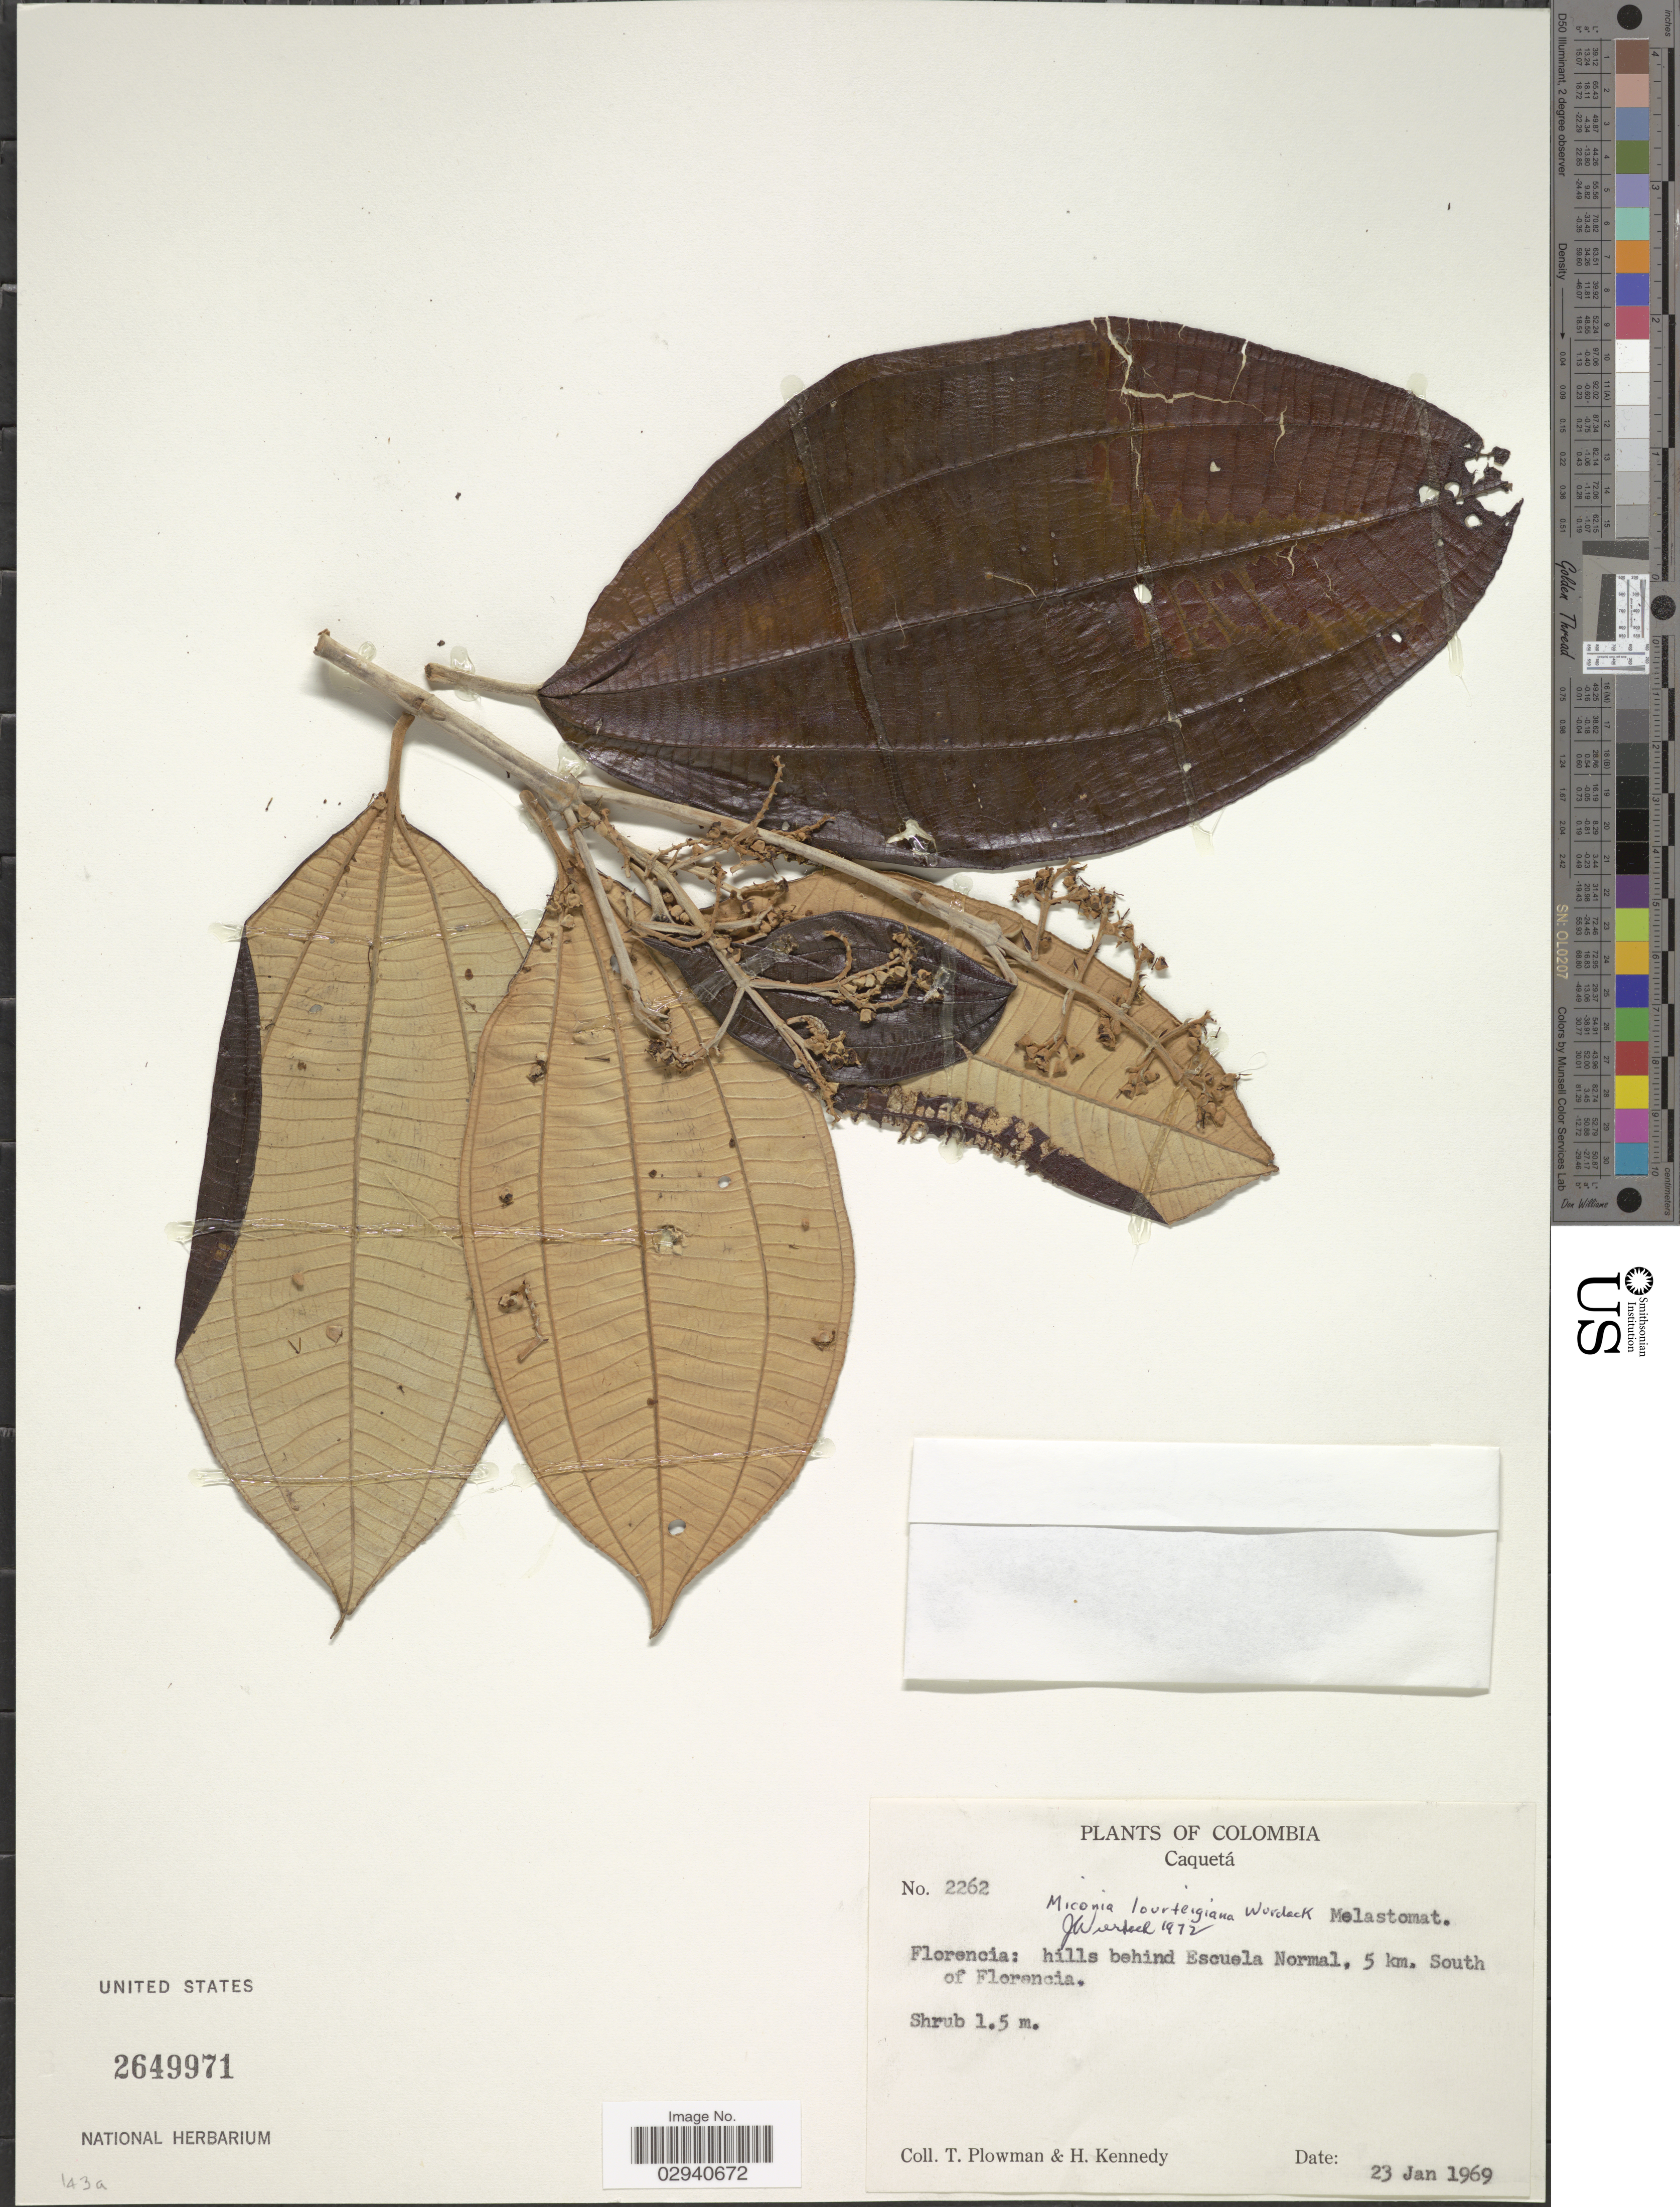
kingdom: Plantae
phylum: Tracheophyta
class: Magnoliopsida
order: Myrtales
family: Melastomataceae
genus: Miconia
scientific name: Miconia lourteigiana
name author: Wurdack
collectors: T. Plowman & H. Kennedy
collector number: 2262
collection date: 1969-01-23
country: Colombia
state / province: Caquetá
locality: Florencia: hills behind Escuela Normal, 5 km. South of Florencia.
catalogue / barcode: US 2649971